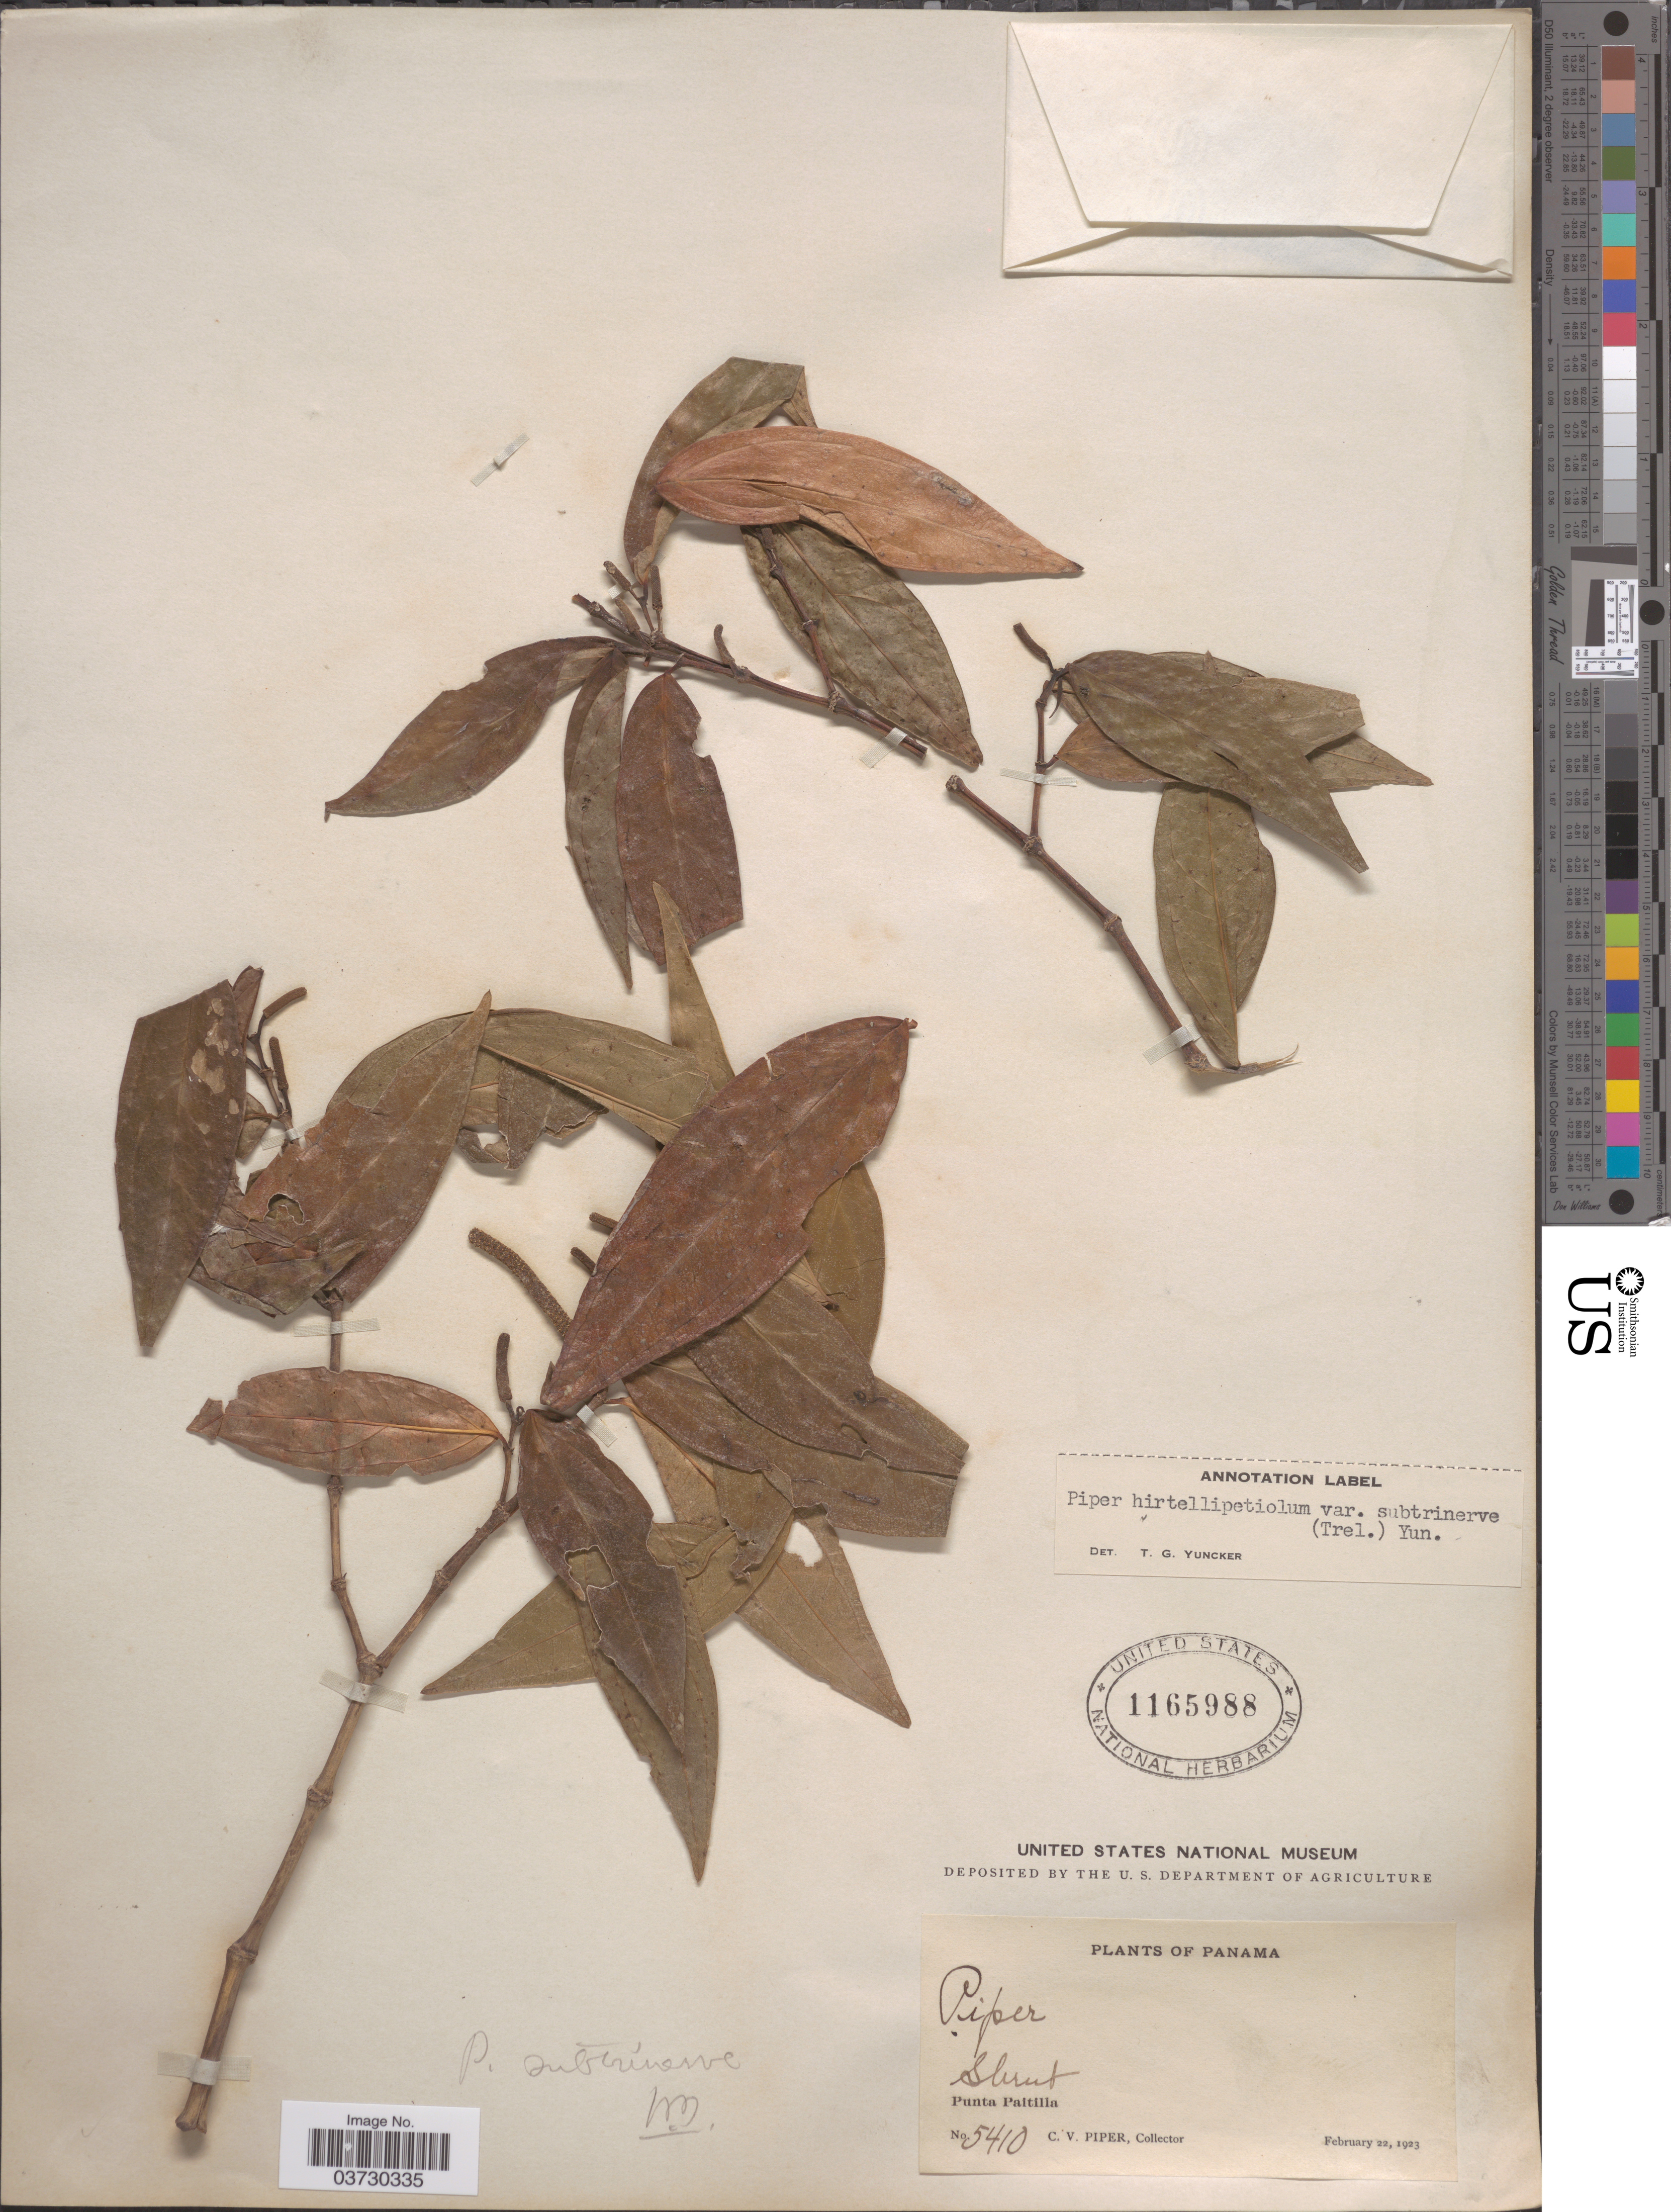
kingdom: Plantae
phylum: Tracheophyta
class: Magnoliopsida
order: Piperales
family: Piperaceae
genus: Piper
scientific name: Piper hirtellipetiolum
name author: C. DC.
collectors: C. V. Piper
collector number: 5410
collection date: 1923-02-22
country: Panama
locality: Punta Paitilla.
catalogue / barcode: US 1165988